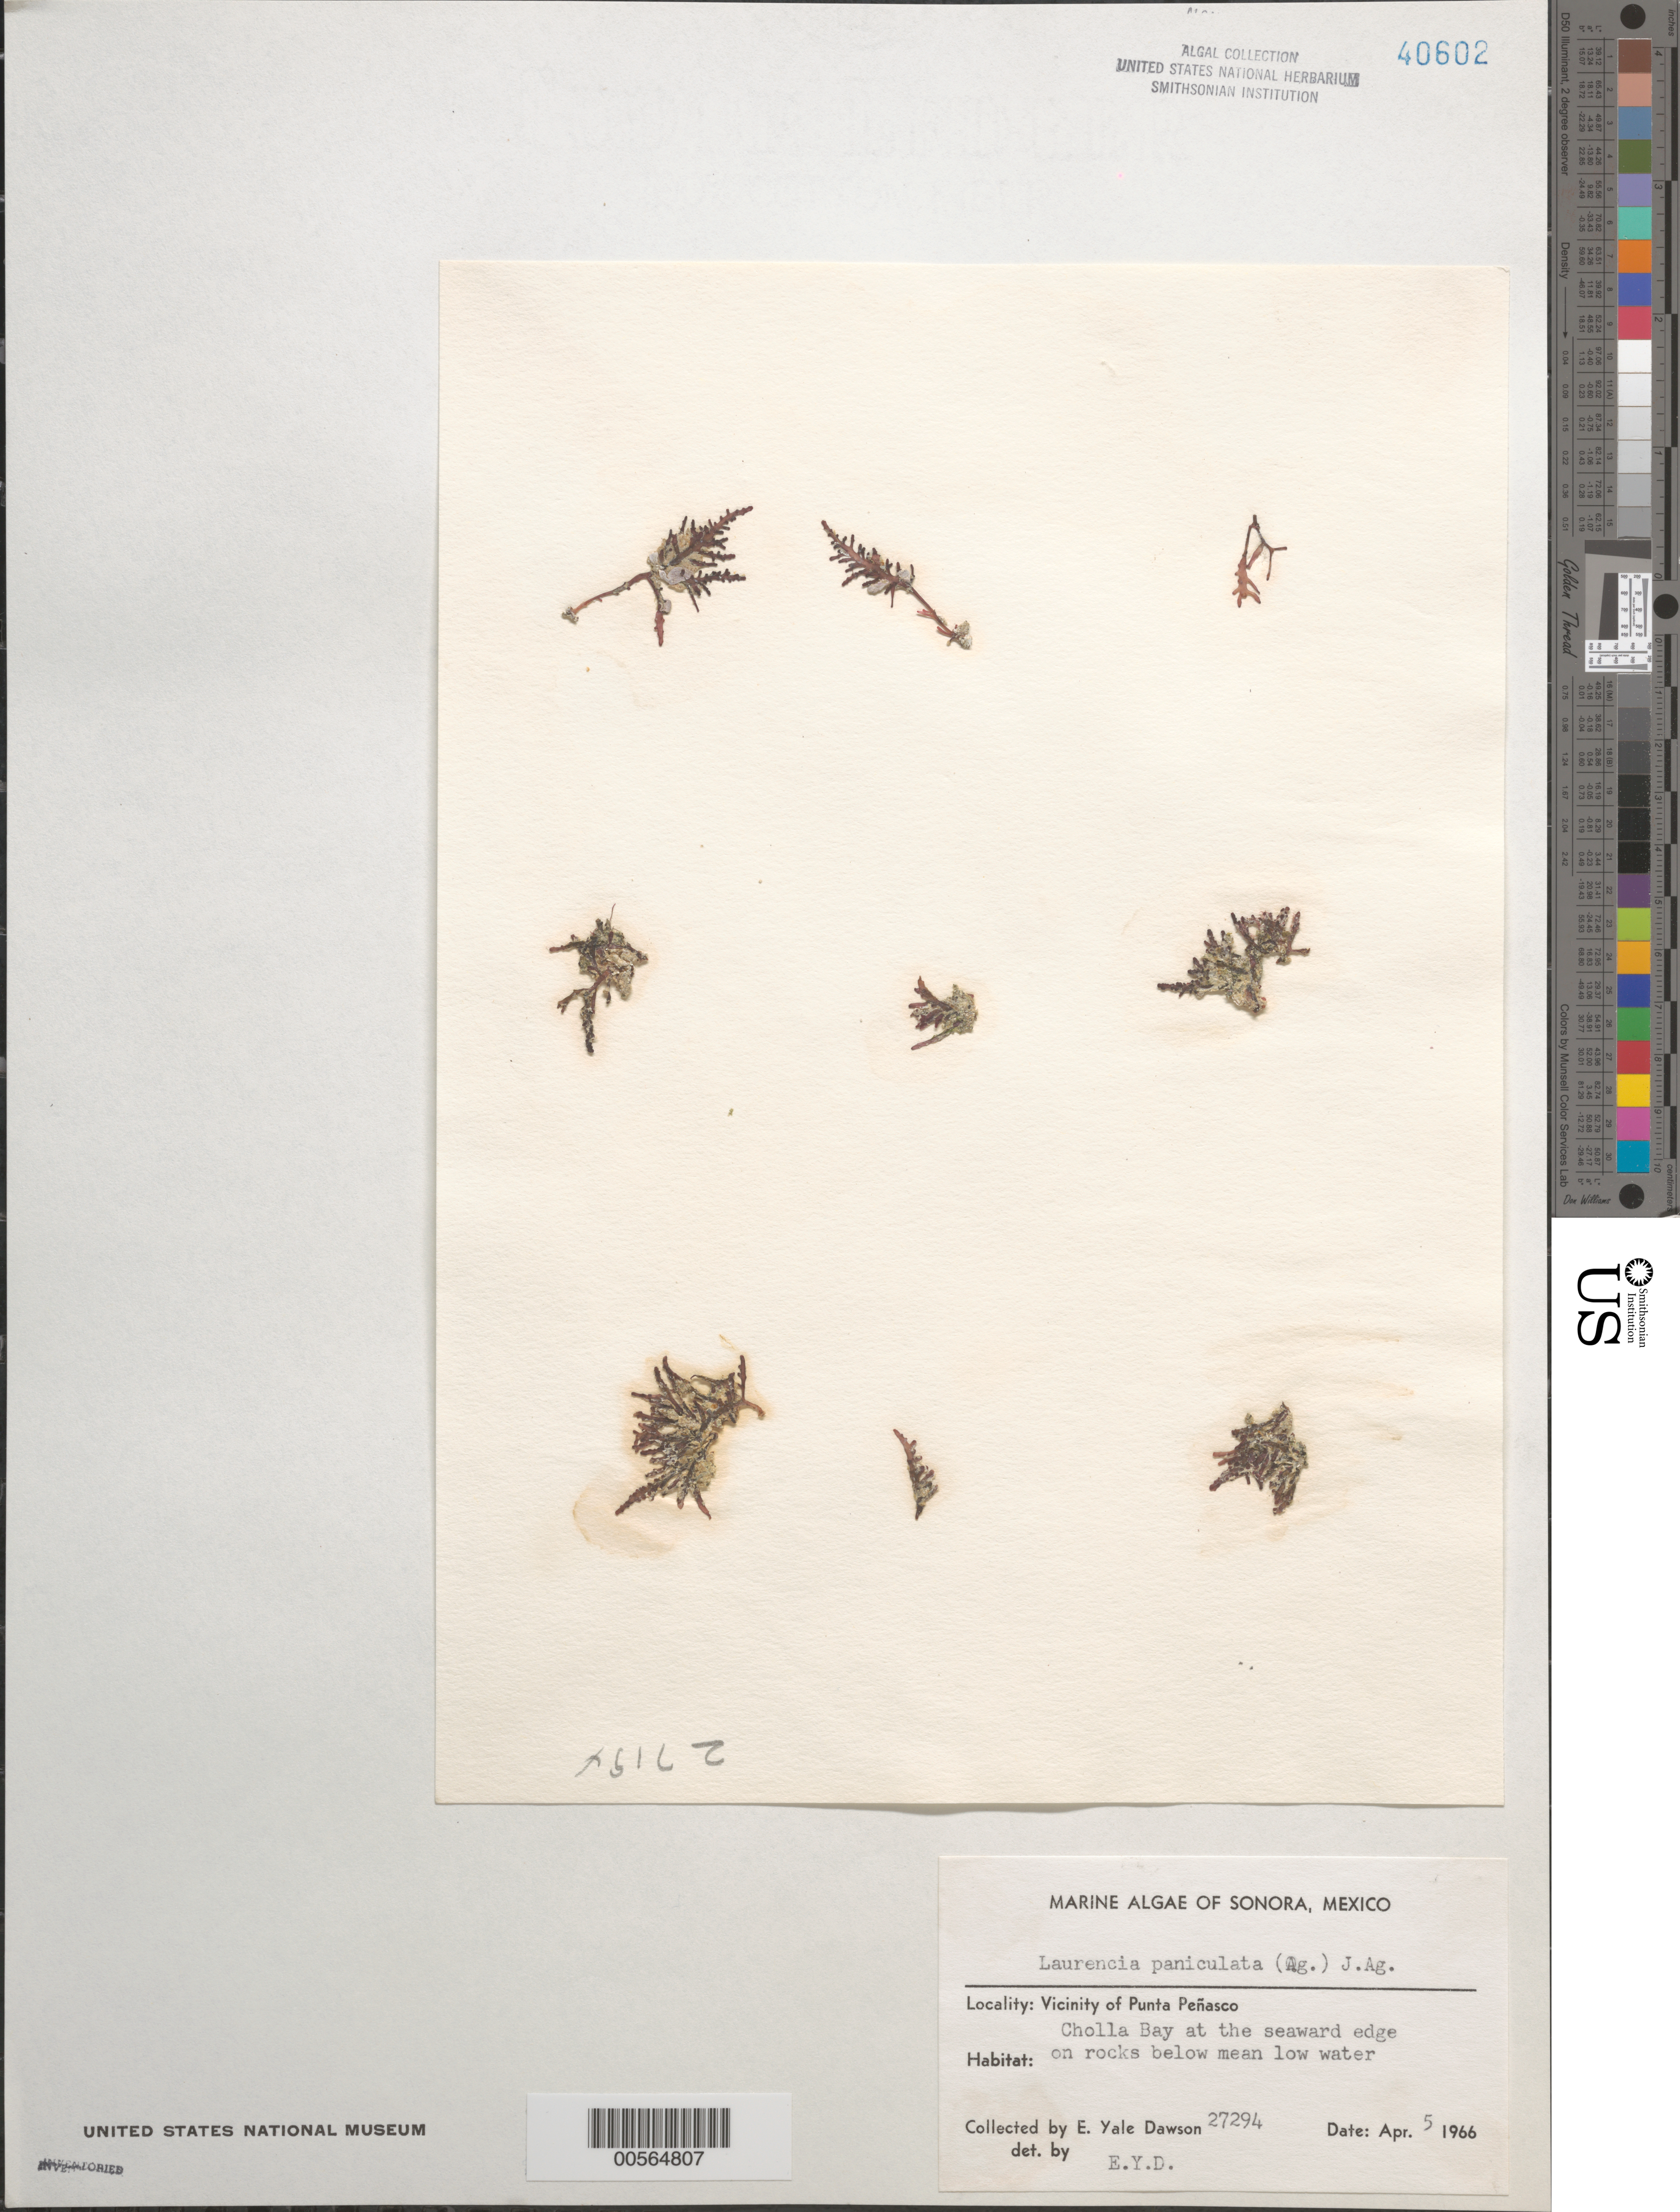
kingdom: Plantae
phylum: Rhodophyta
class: Florideophyceae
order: Ceramiales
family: Rhodomelaceae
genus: Palisada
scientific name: Palisada thuyoides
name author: (Kützing) Cassano et al.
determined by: Algae name updating Project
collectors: E. Y. Dawson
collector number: EYD 27294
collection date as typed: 05 Apr 1966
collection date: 1966-04-05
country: Mexico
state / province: Sonora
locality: Cholla Bay, south of Punta Penasco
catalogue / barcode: US 40602